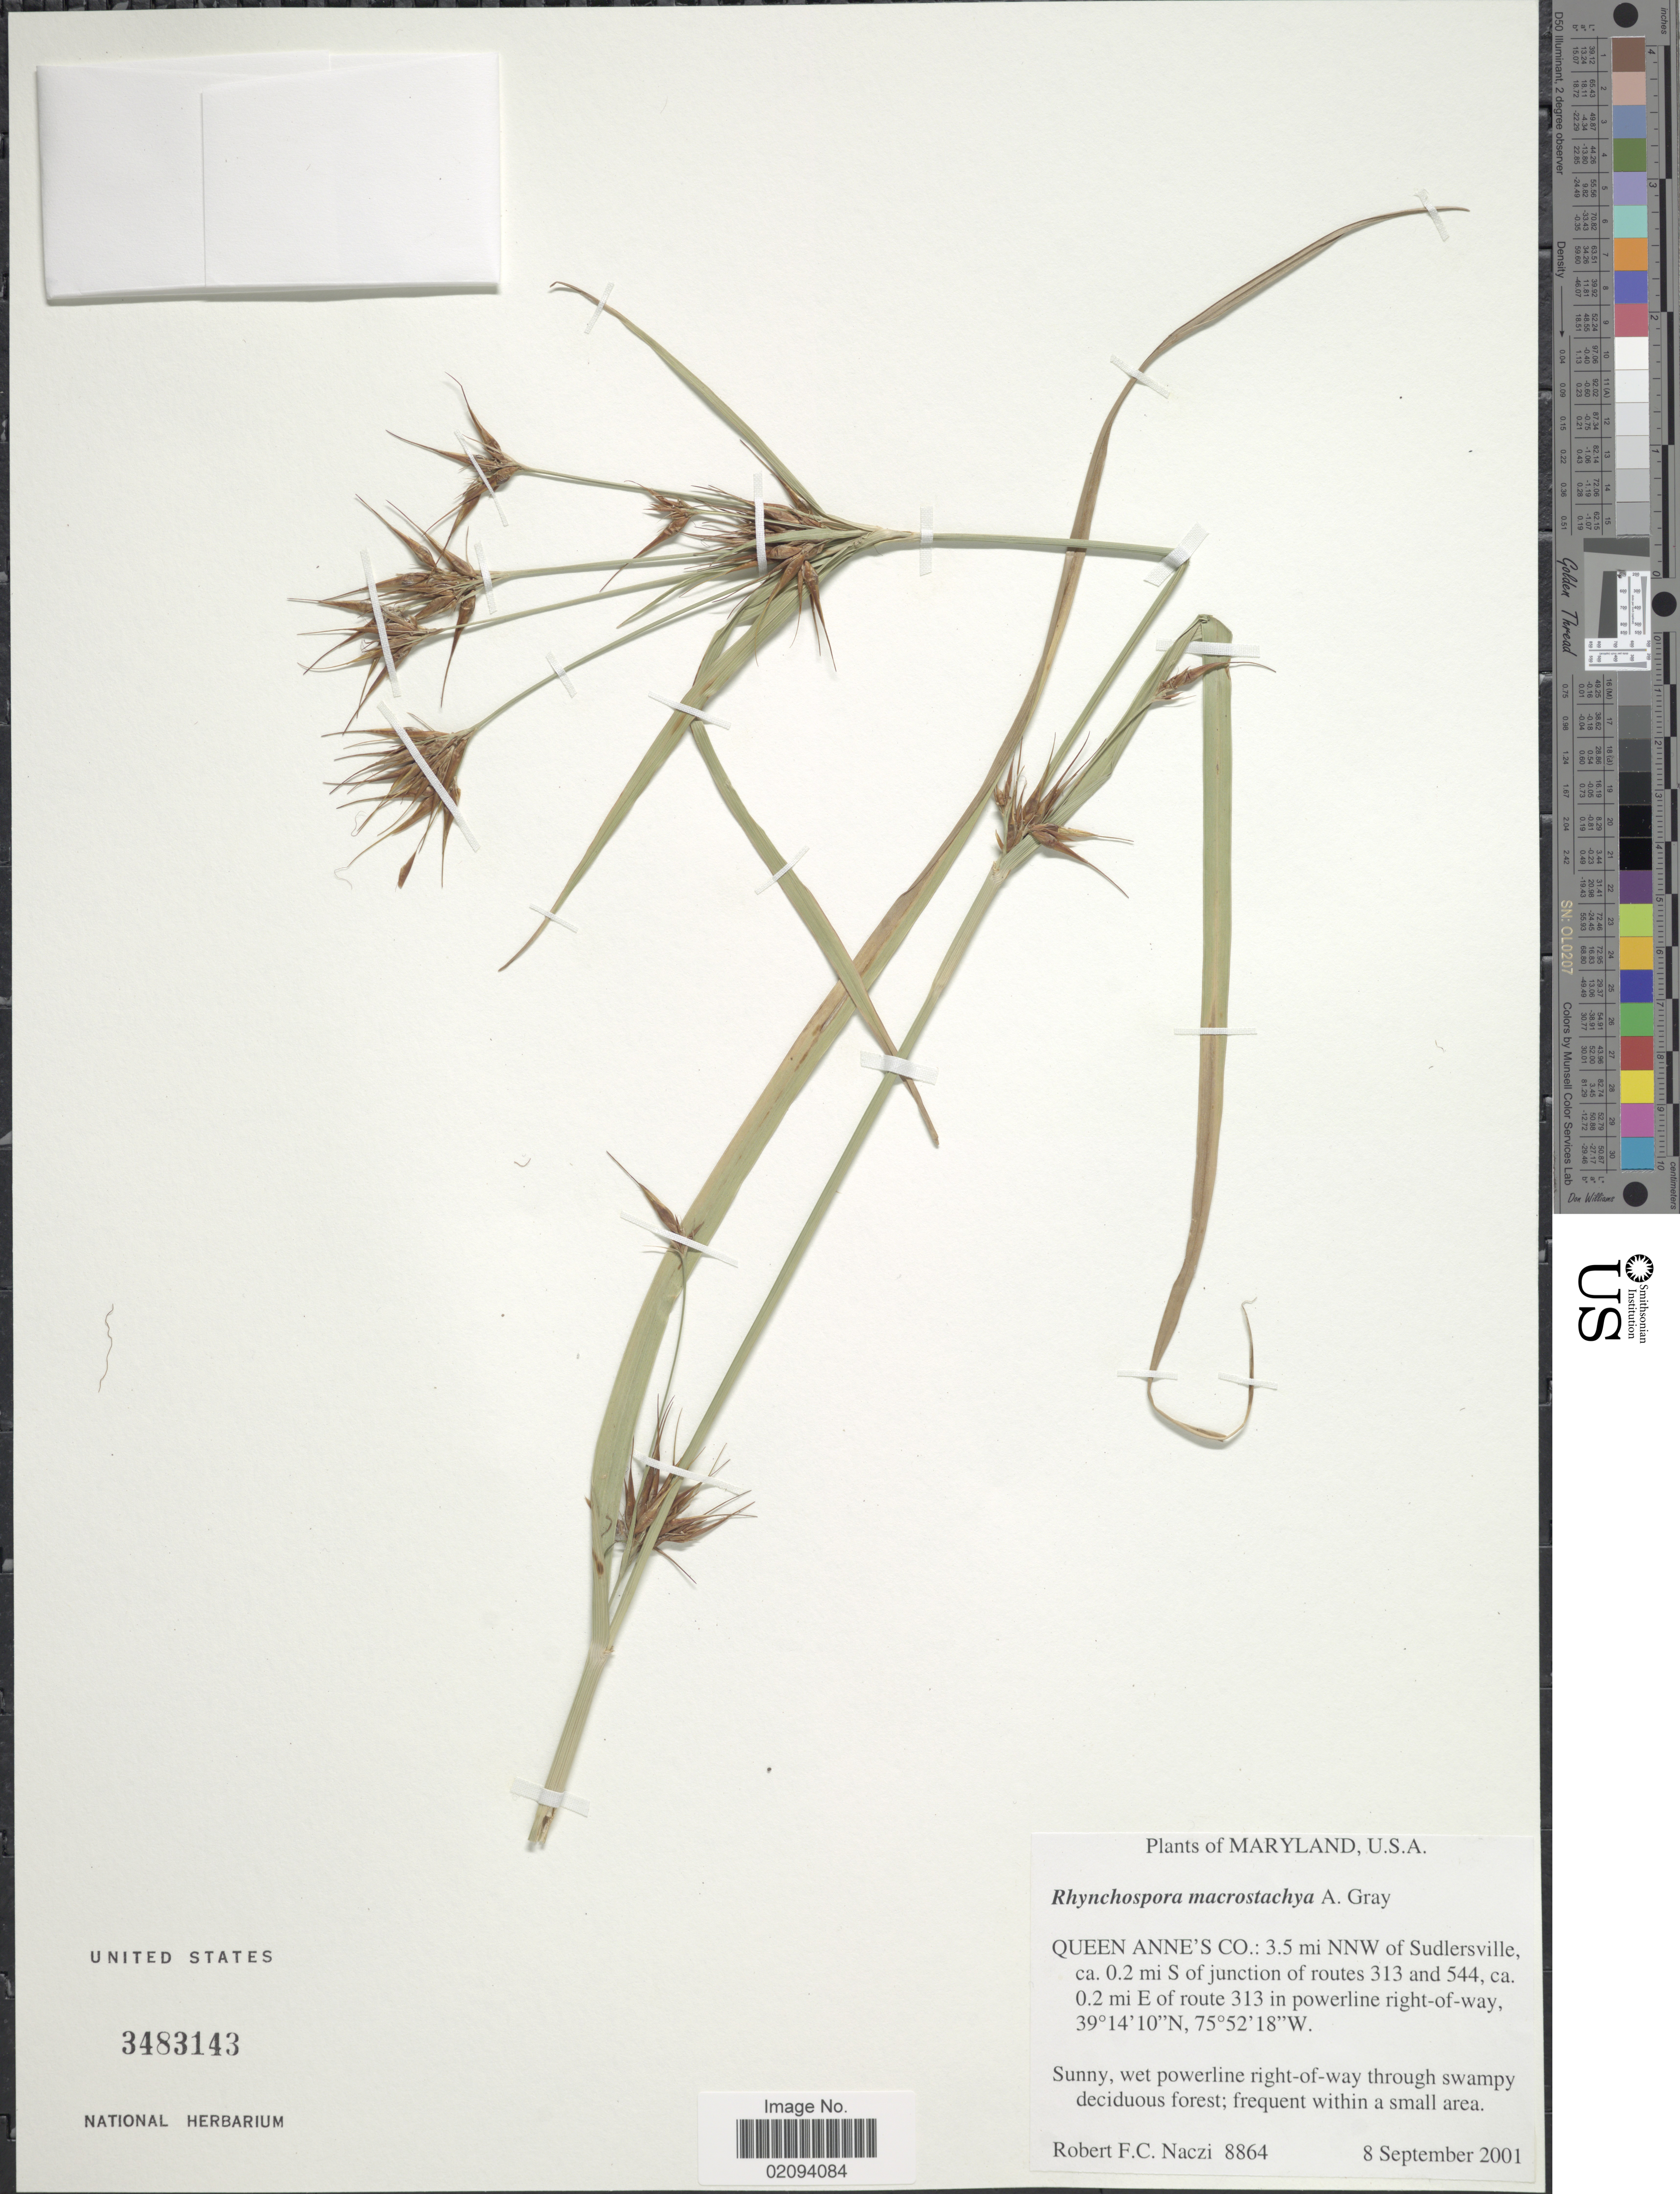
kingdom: Plantae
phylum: Tracheophyta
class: Liliopsida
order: Poales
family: Cyperaceae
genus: Rhynchospora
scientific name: Rhynchospora macrostachya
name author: Torr. ex A. Gray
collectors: R. F. C. Naczi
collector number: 8864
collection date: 2001-09-08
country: United States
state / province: Maryland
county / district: Queen Anne's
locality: Queen Anne's Co.: 3.5 mi NNW of Sudlersville, ca. 0.2 mi S of junction of routes 313 and 544, ca. 0.2 mi E of route 313 in powerline right-of-way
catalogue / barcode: US 3483143